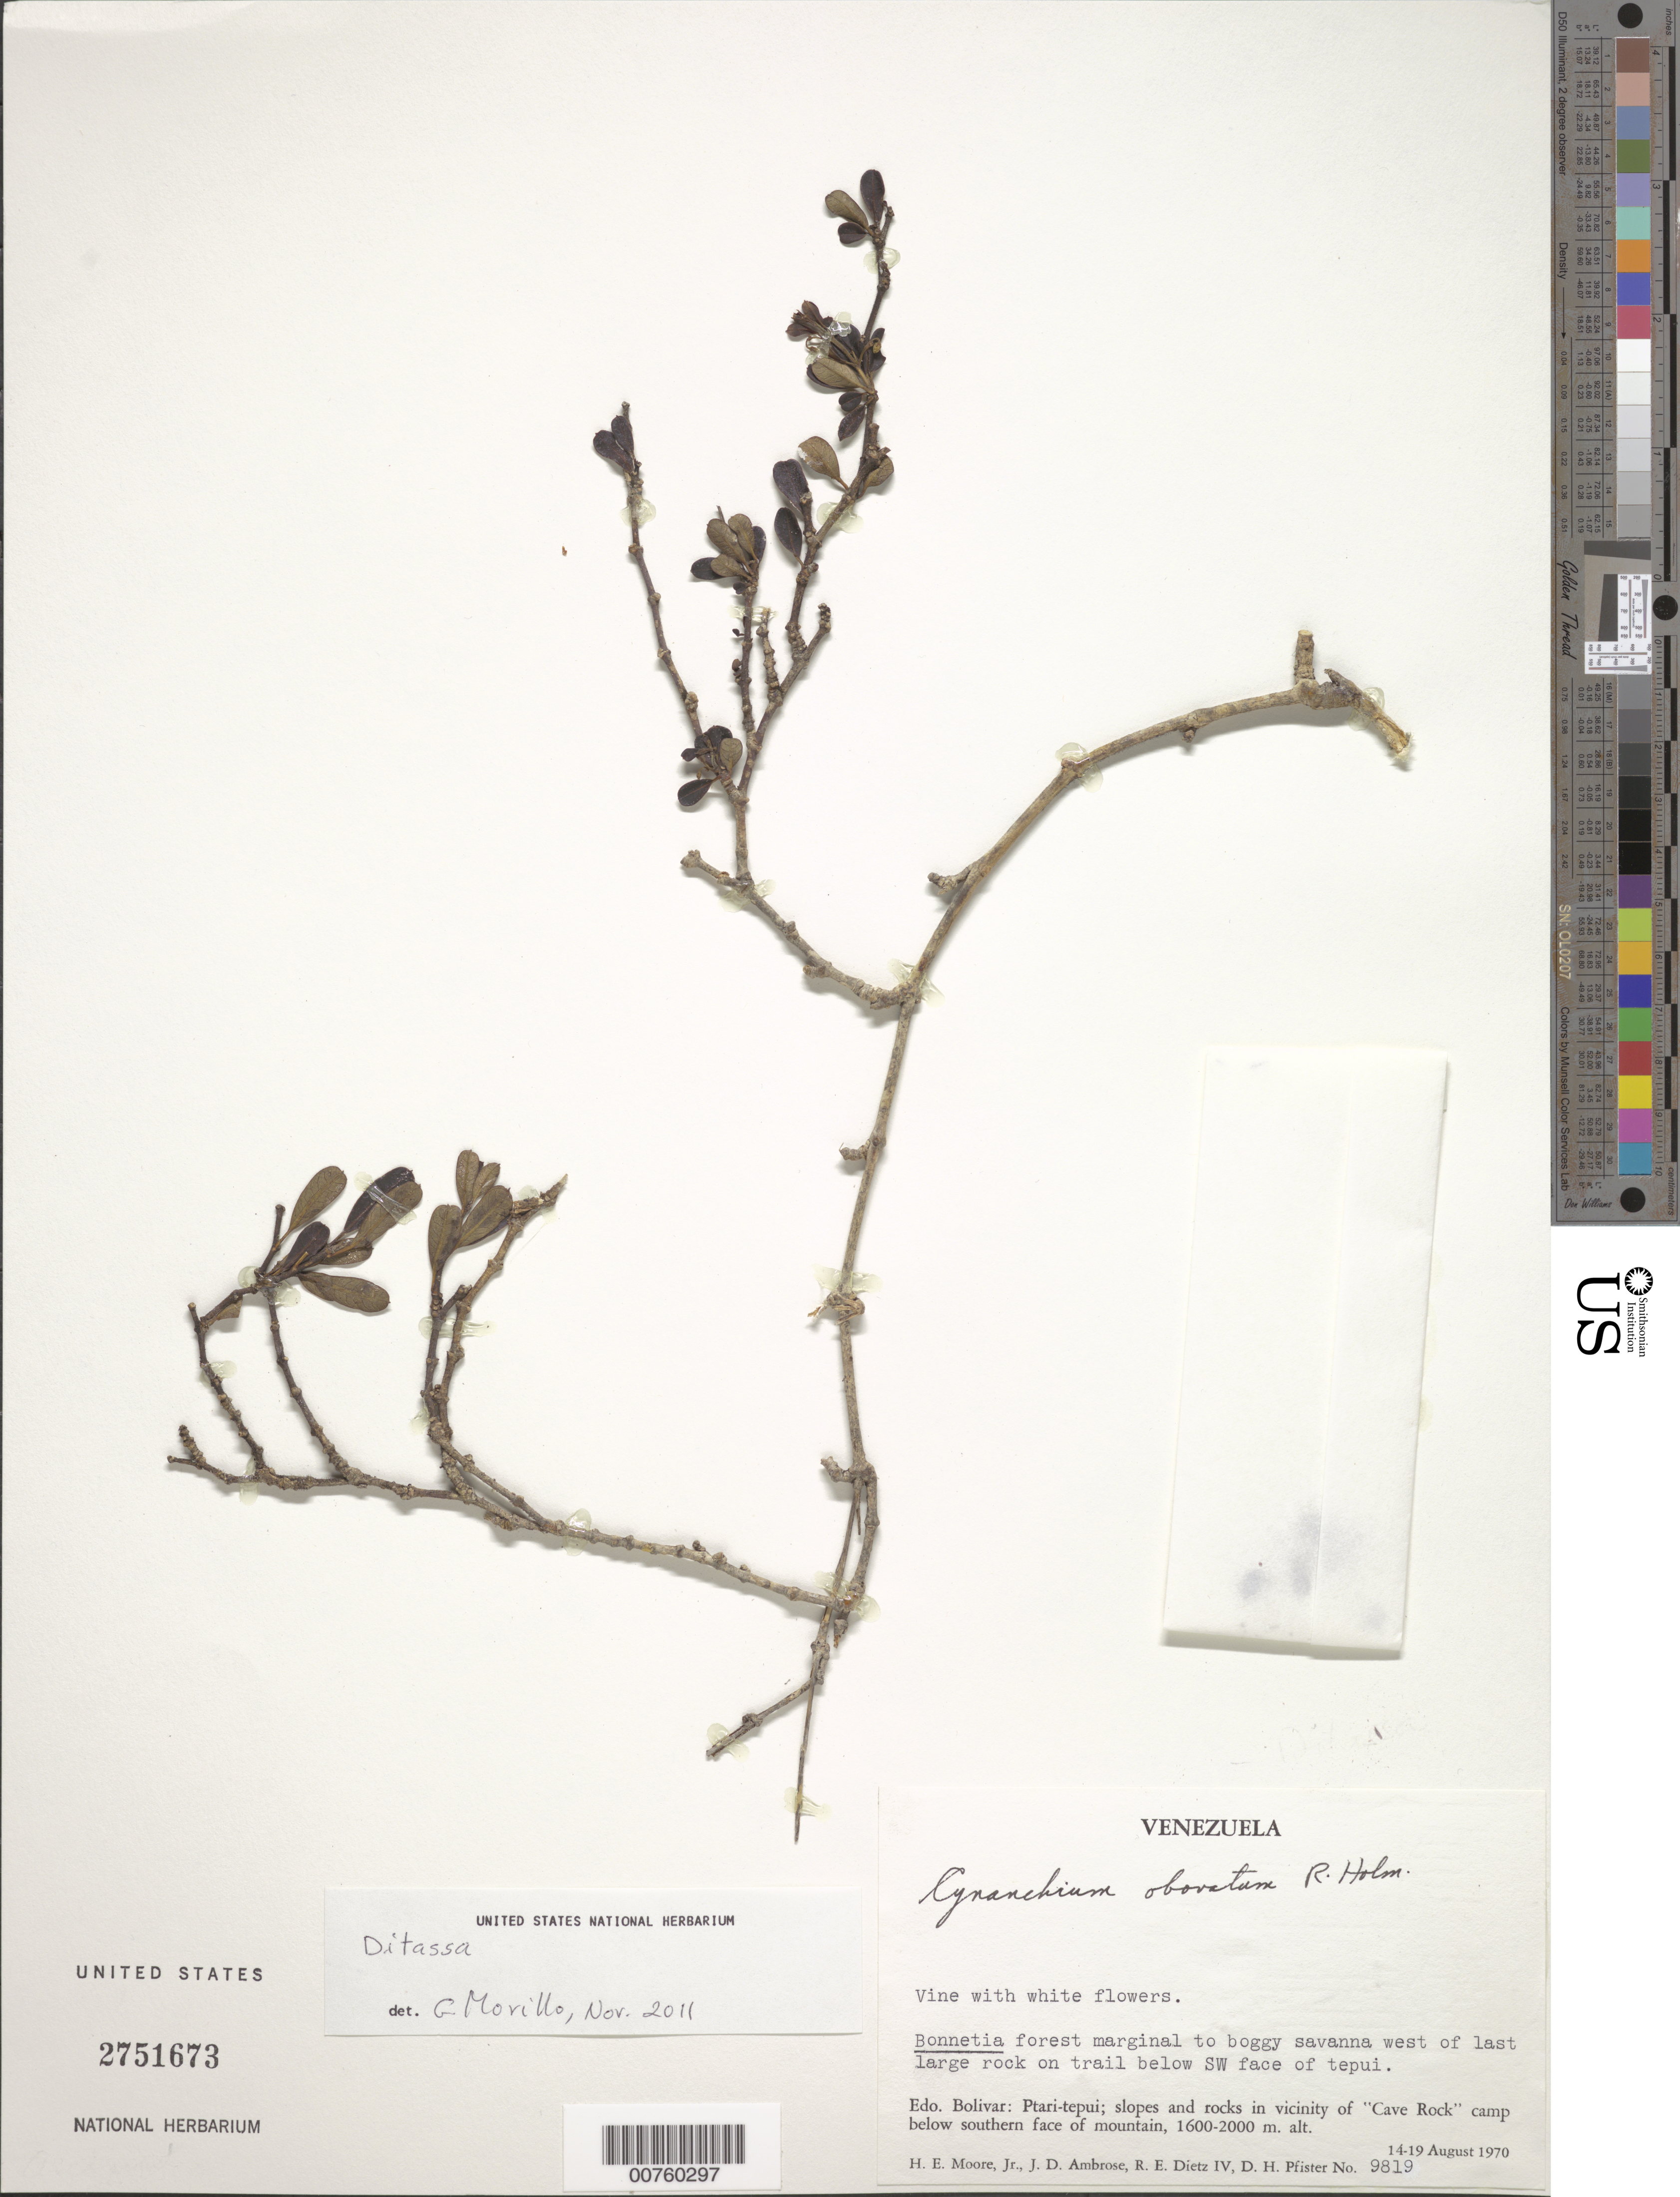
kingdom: Plantae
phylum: Tracheophyta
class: Magnoliopsida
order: Gentianales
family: Apocynaceae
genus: Ditassa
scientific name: Ditassa obovata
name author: Morillo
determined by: Liede-Schumann, Sigrid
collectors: H. E. Moore, J. D. Ambrose, R. Dietz & D. H. Pfister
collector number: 9819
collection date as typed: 14-Aug-70 to 19-Aug-70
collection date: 1970-08-14/1970-08-19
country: Venezuela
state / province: Bolívar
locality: Ptari-tepuí, vicinity of "Cave Rock" camp below southern face of mountain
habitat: Bonnetia forest marginal to boggy savanna west of last large rock on trail below SW face of tepui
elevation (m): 1600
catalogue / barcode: US 2751673